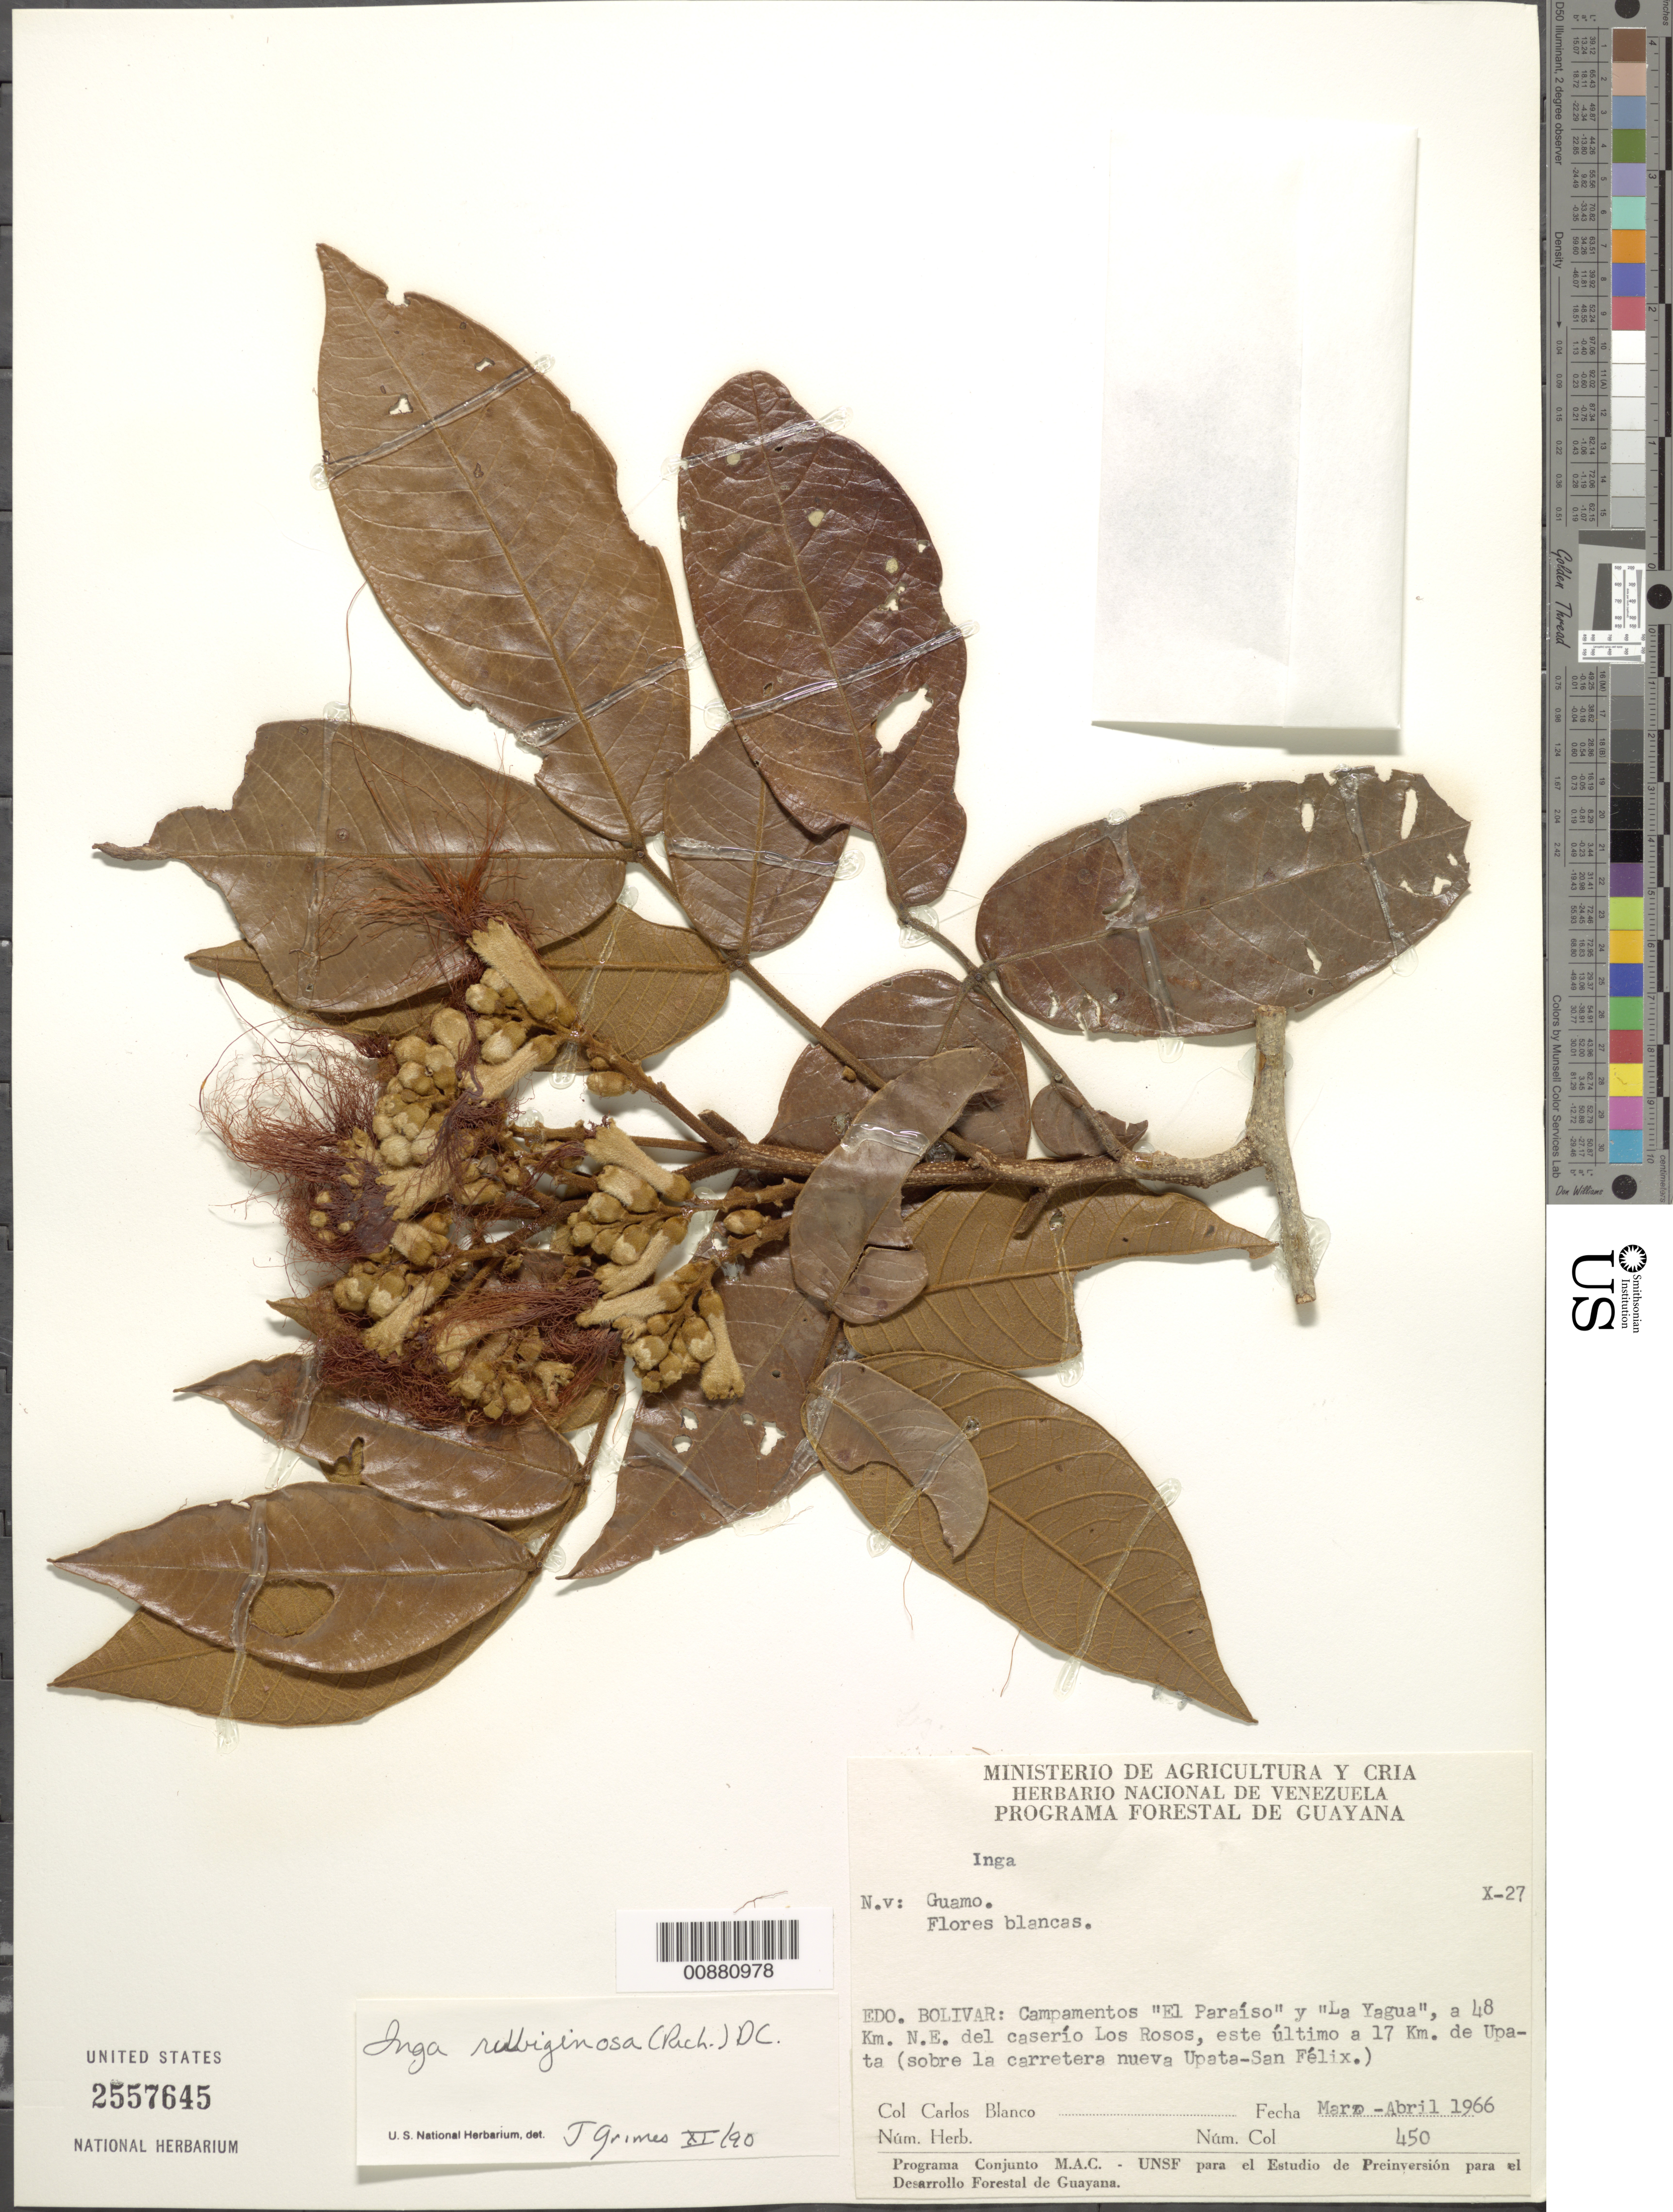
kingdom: Plantae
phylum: Tracheophyta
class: Magnoliopsida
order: Fabales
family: Fabaceae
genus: Inga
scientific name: Inga rubiginosa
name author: (Rich.) DC.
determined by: Grimes, J.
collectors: C. A. Blanco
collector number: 450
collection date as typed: Mar-66 to Apr-66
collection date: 1966-03/1966-04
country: Venezuela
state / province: Bolívar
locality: Campamentos "El Paraiso" y "La Yagua", a 48 km NE del caserío Los Rosos, este ultimo a 17 km de Upata (sobre la carretera nueva Upata-San Felix)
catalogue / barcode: US 2557645